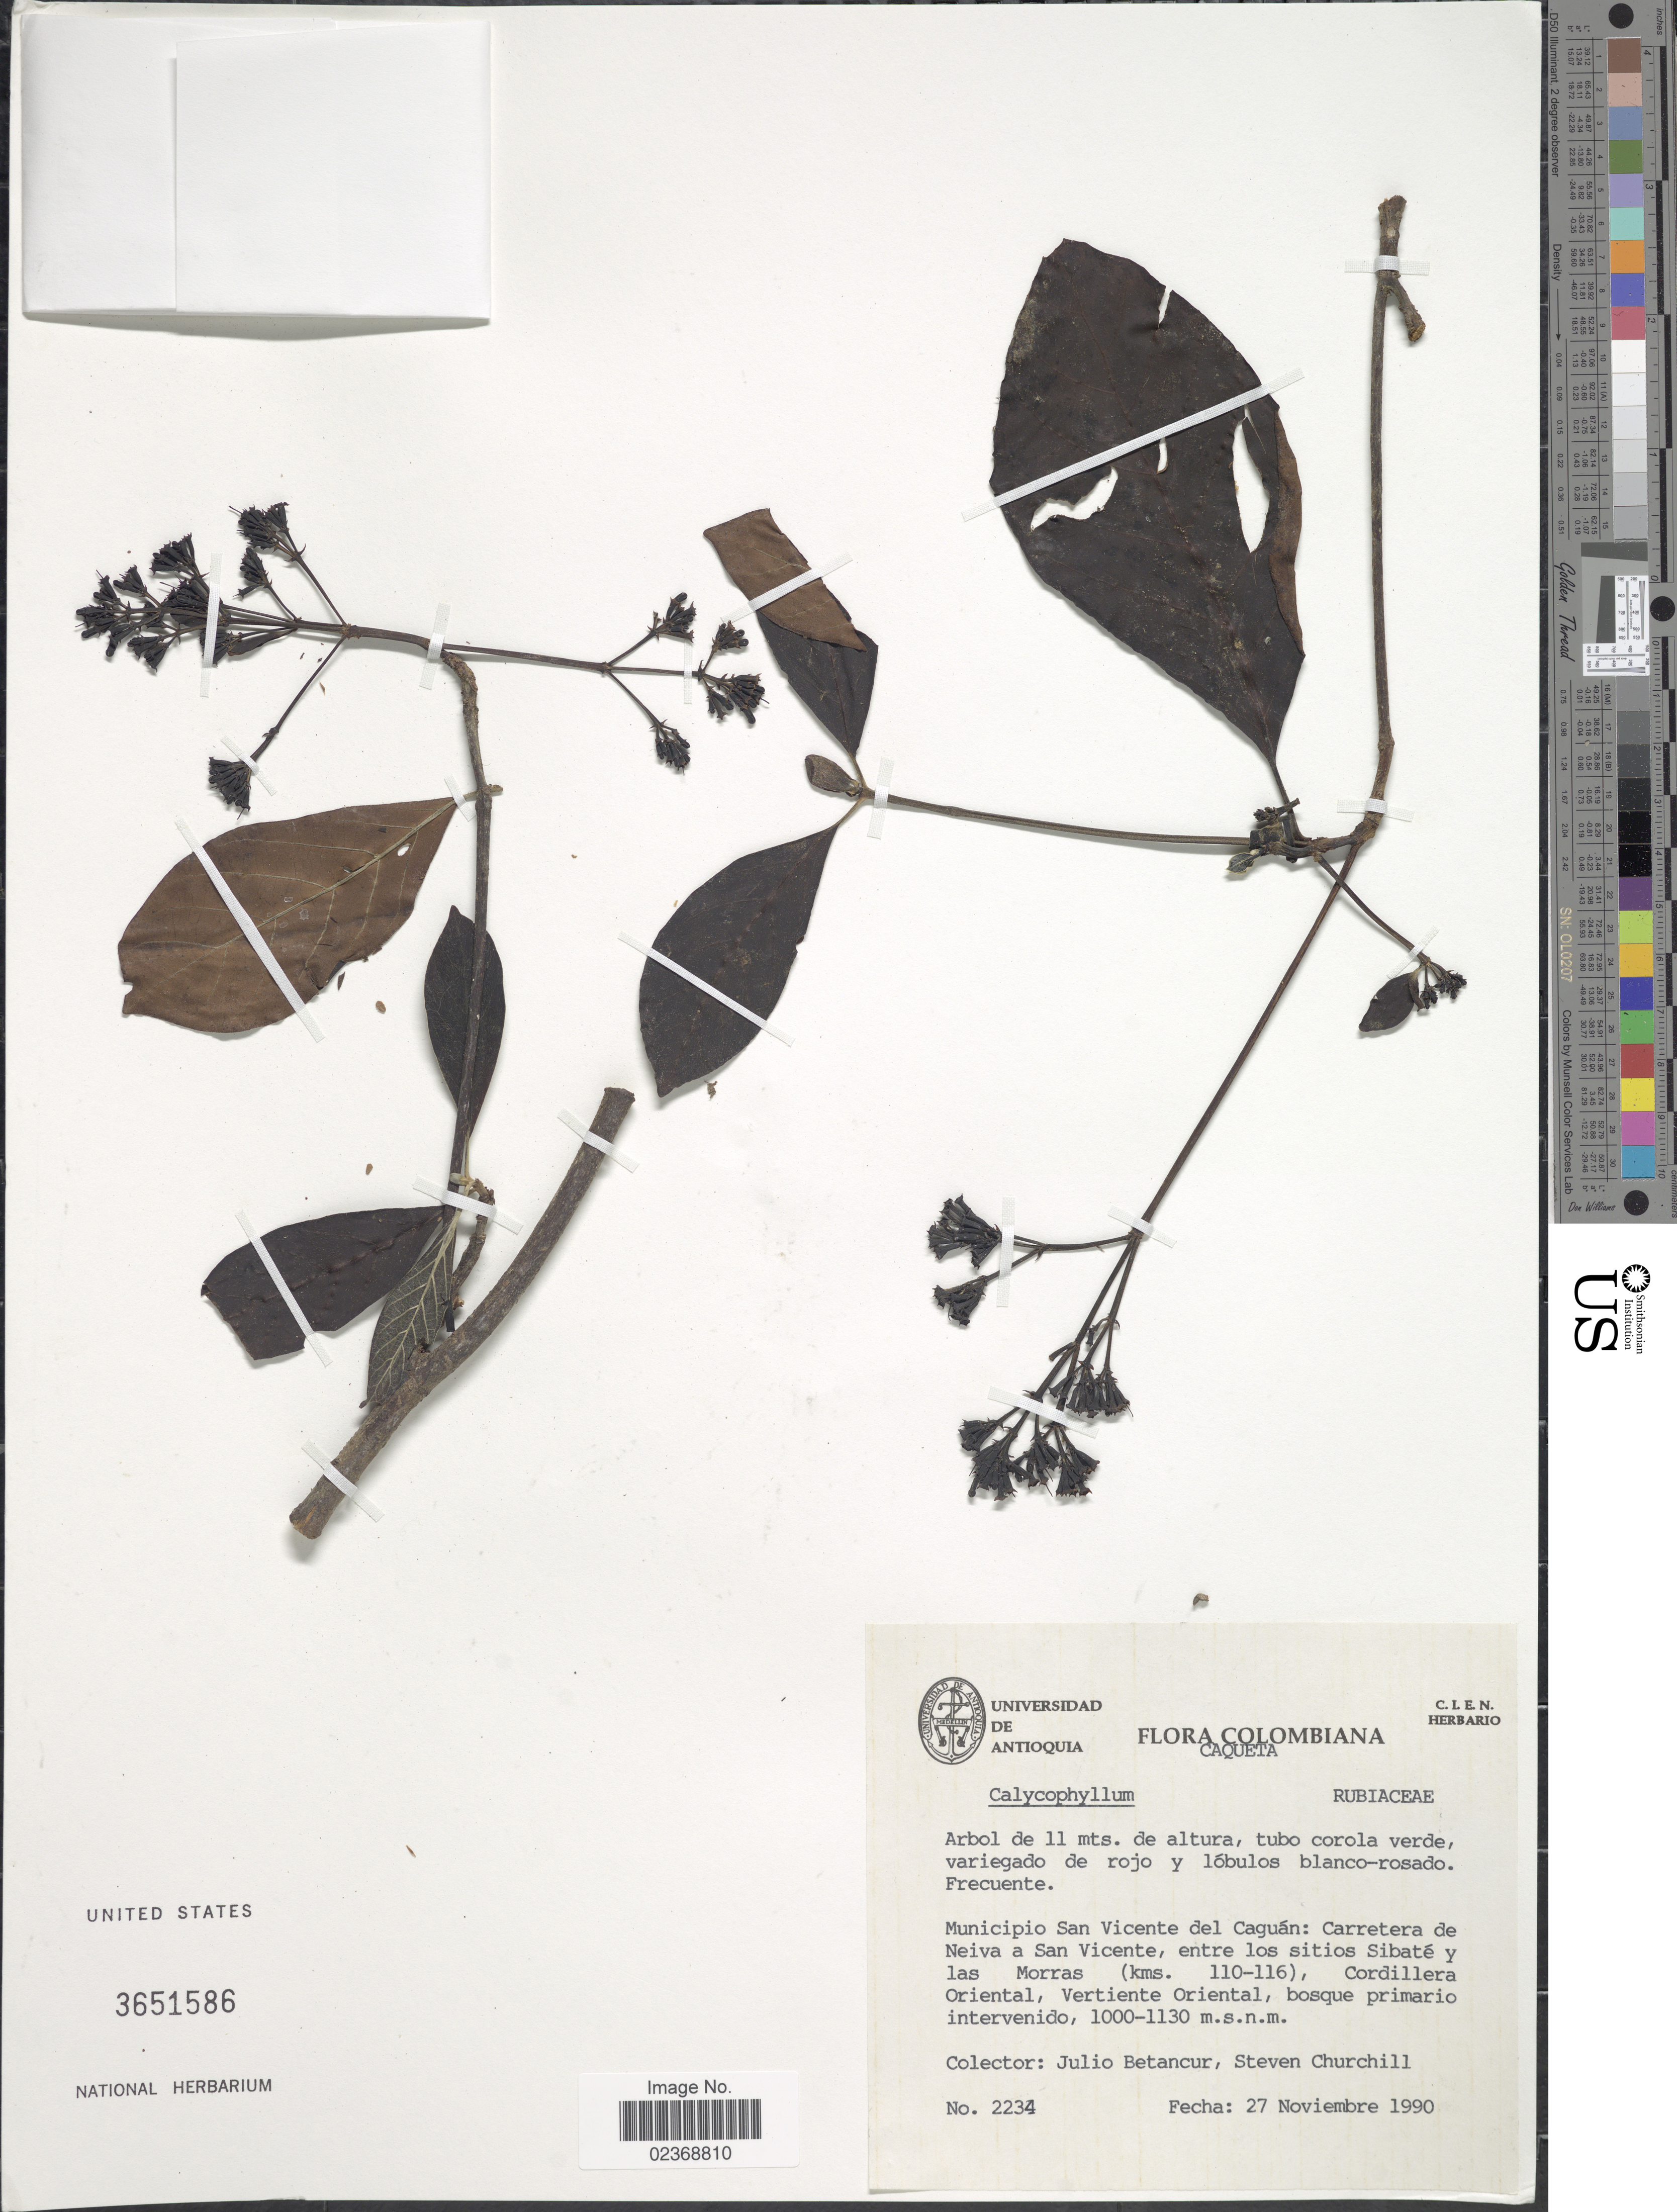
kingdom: Plantae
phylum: Tracheophyta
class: Magnoliopsida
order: Gentianales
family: Rubiaceae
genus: Calycophyllum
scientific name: Calycophyllum sp.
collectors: J. Betancur & S. Churchill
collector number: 2234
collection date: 1990-11-27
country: Colombia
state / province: Caquetá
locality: Colombiana. Municipio San Vicente del Caguan: Carretera de Neiva a San Vicente, entre los sitios Sibate y las Morras (kms. 110-116), Cordillera Oriental, Vertiente Oriental, bosque primario intervenido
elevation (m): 1000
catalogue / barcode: US 3651586